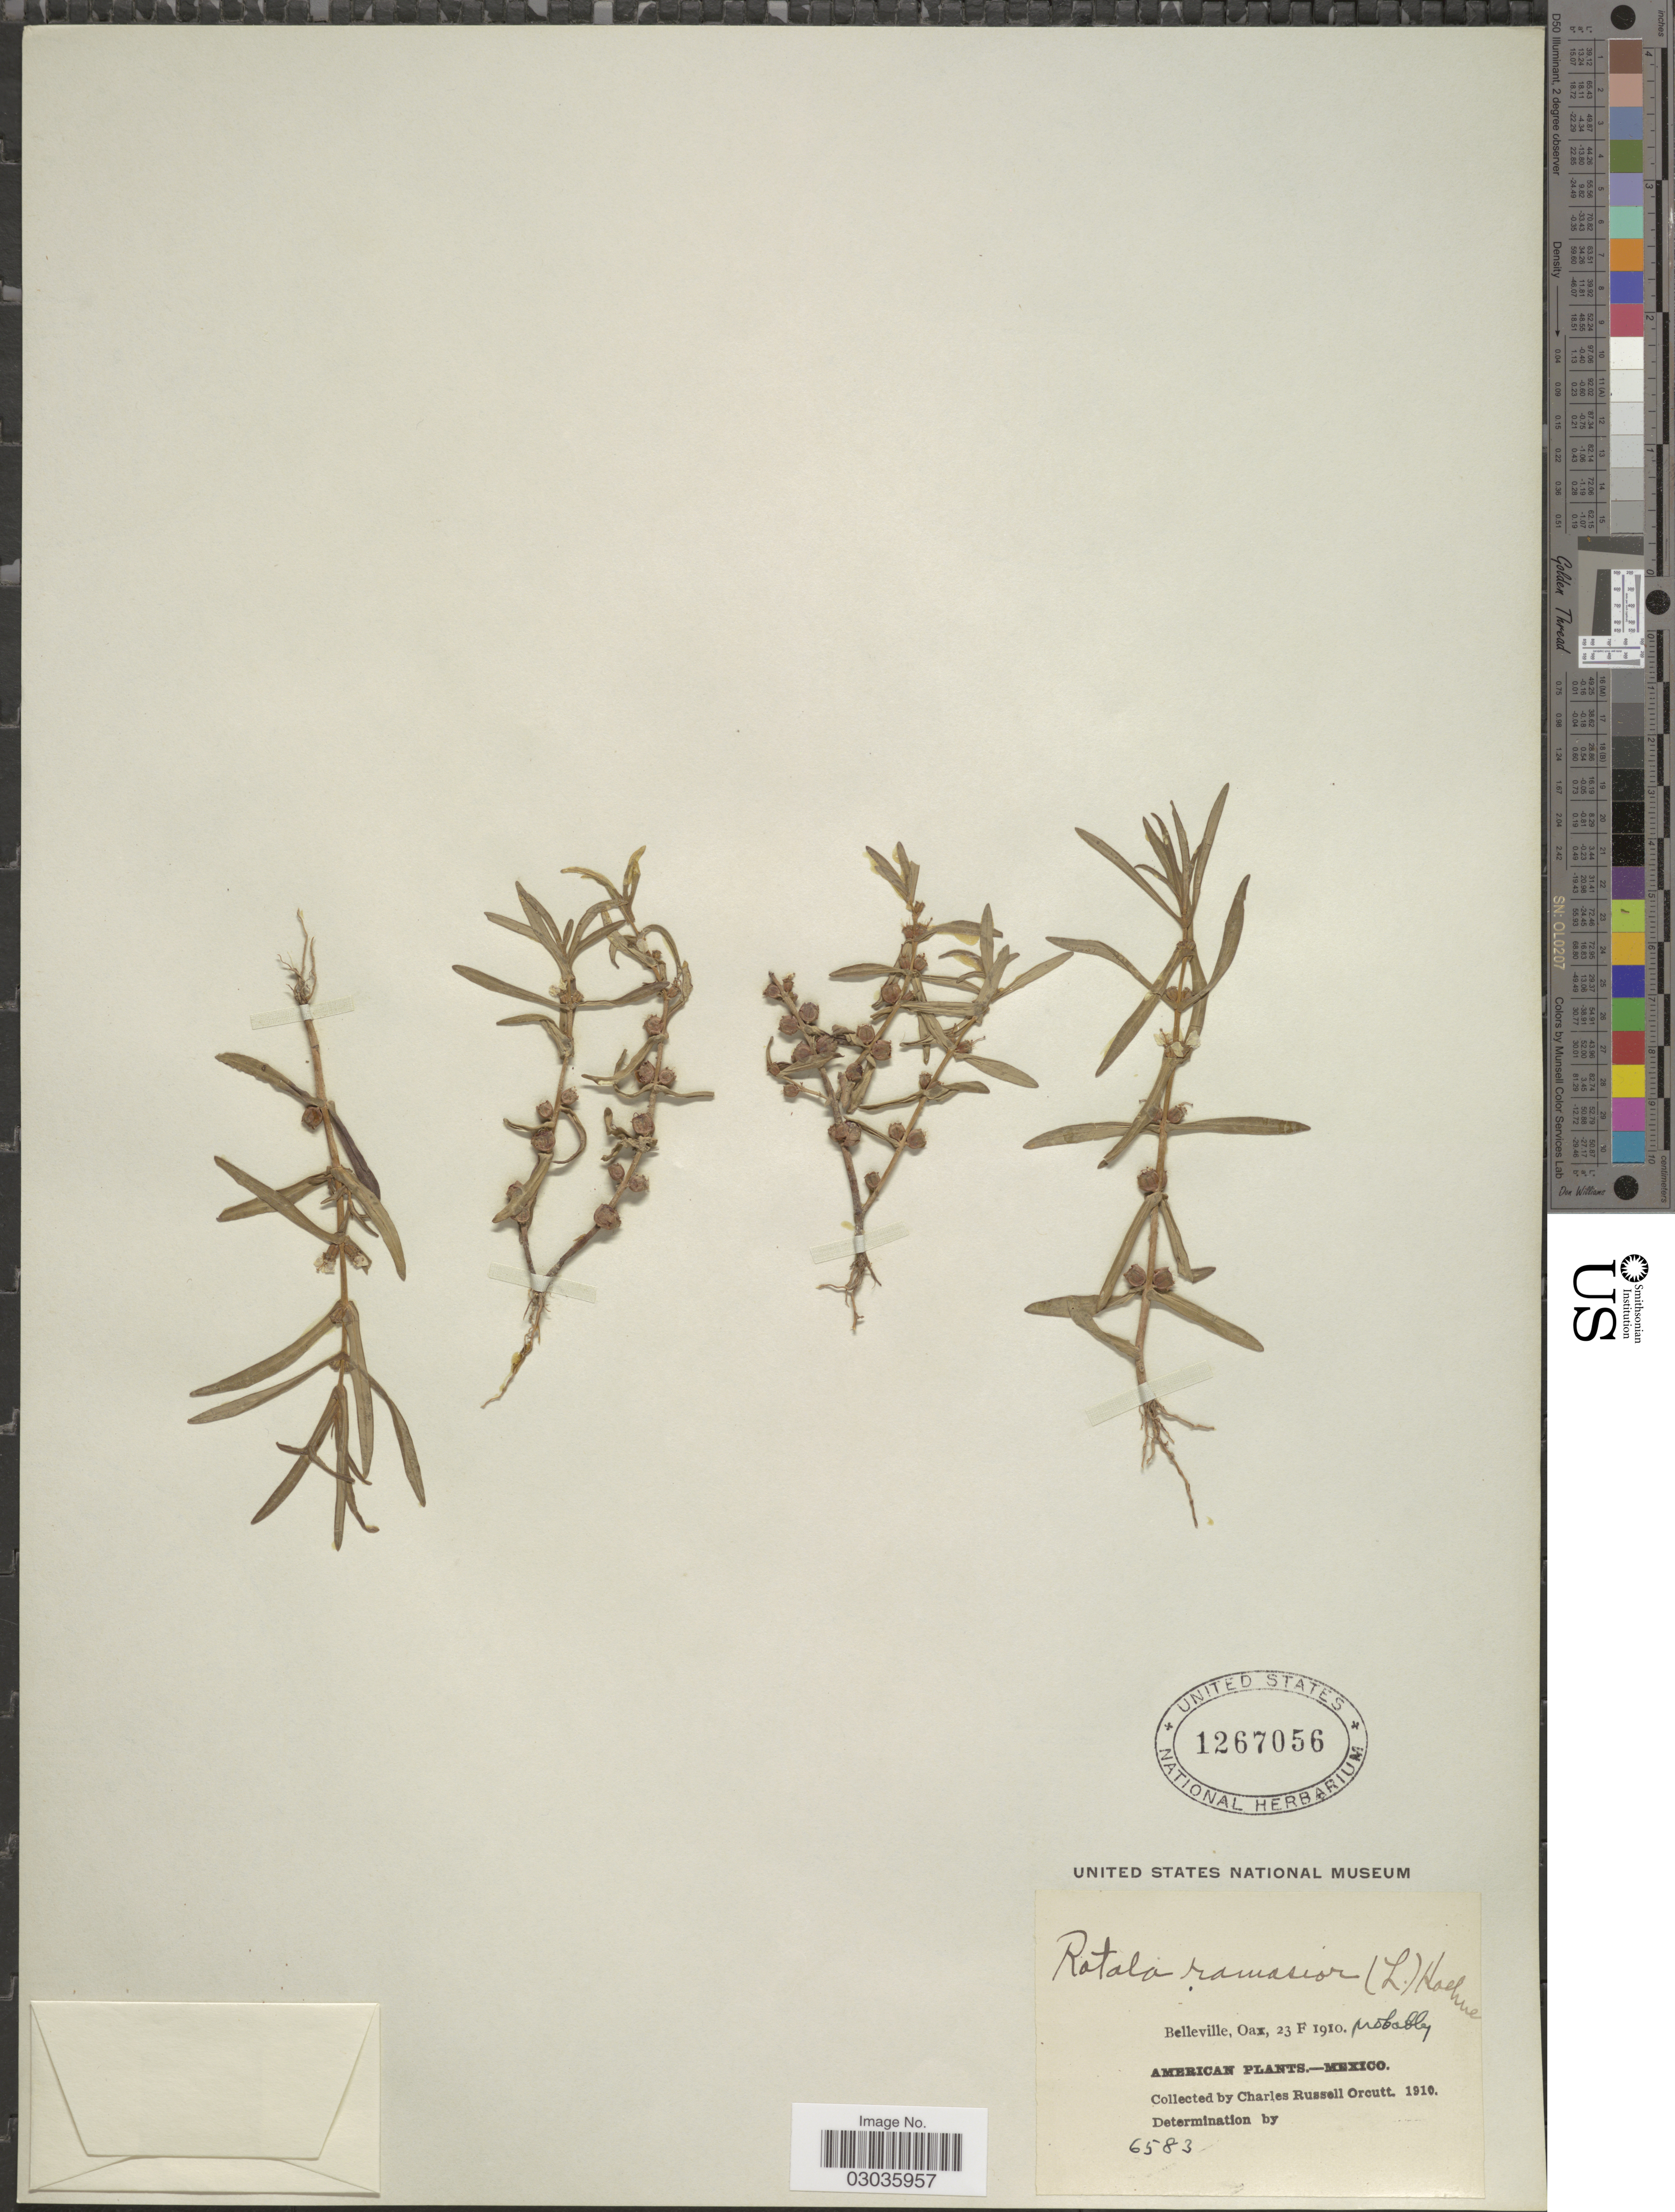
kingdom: Plantae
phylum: Tracheophyta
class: Magnoliopsida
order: Myrtales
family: Lythraceae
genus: Rotala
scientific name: Rotala ramosior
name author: (L.) Koehne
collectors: C. R. Orcutt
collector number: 6583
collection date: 1910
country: Mexico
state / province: Oaxaca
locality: Belleville.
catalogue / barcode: US 1267056